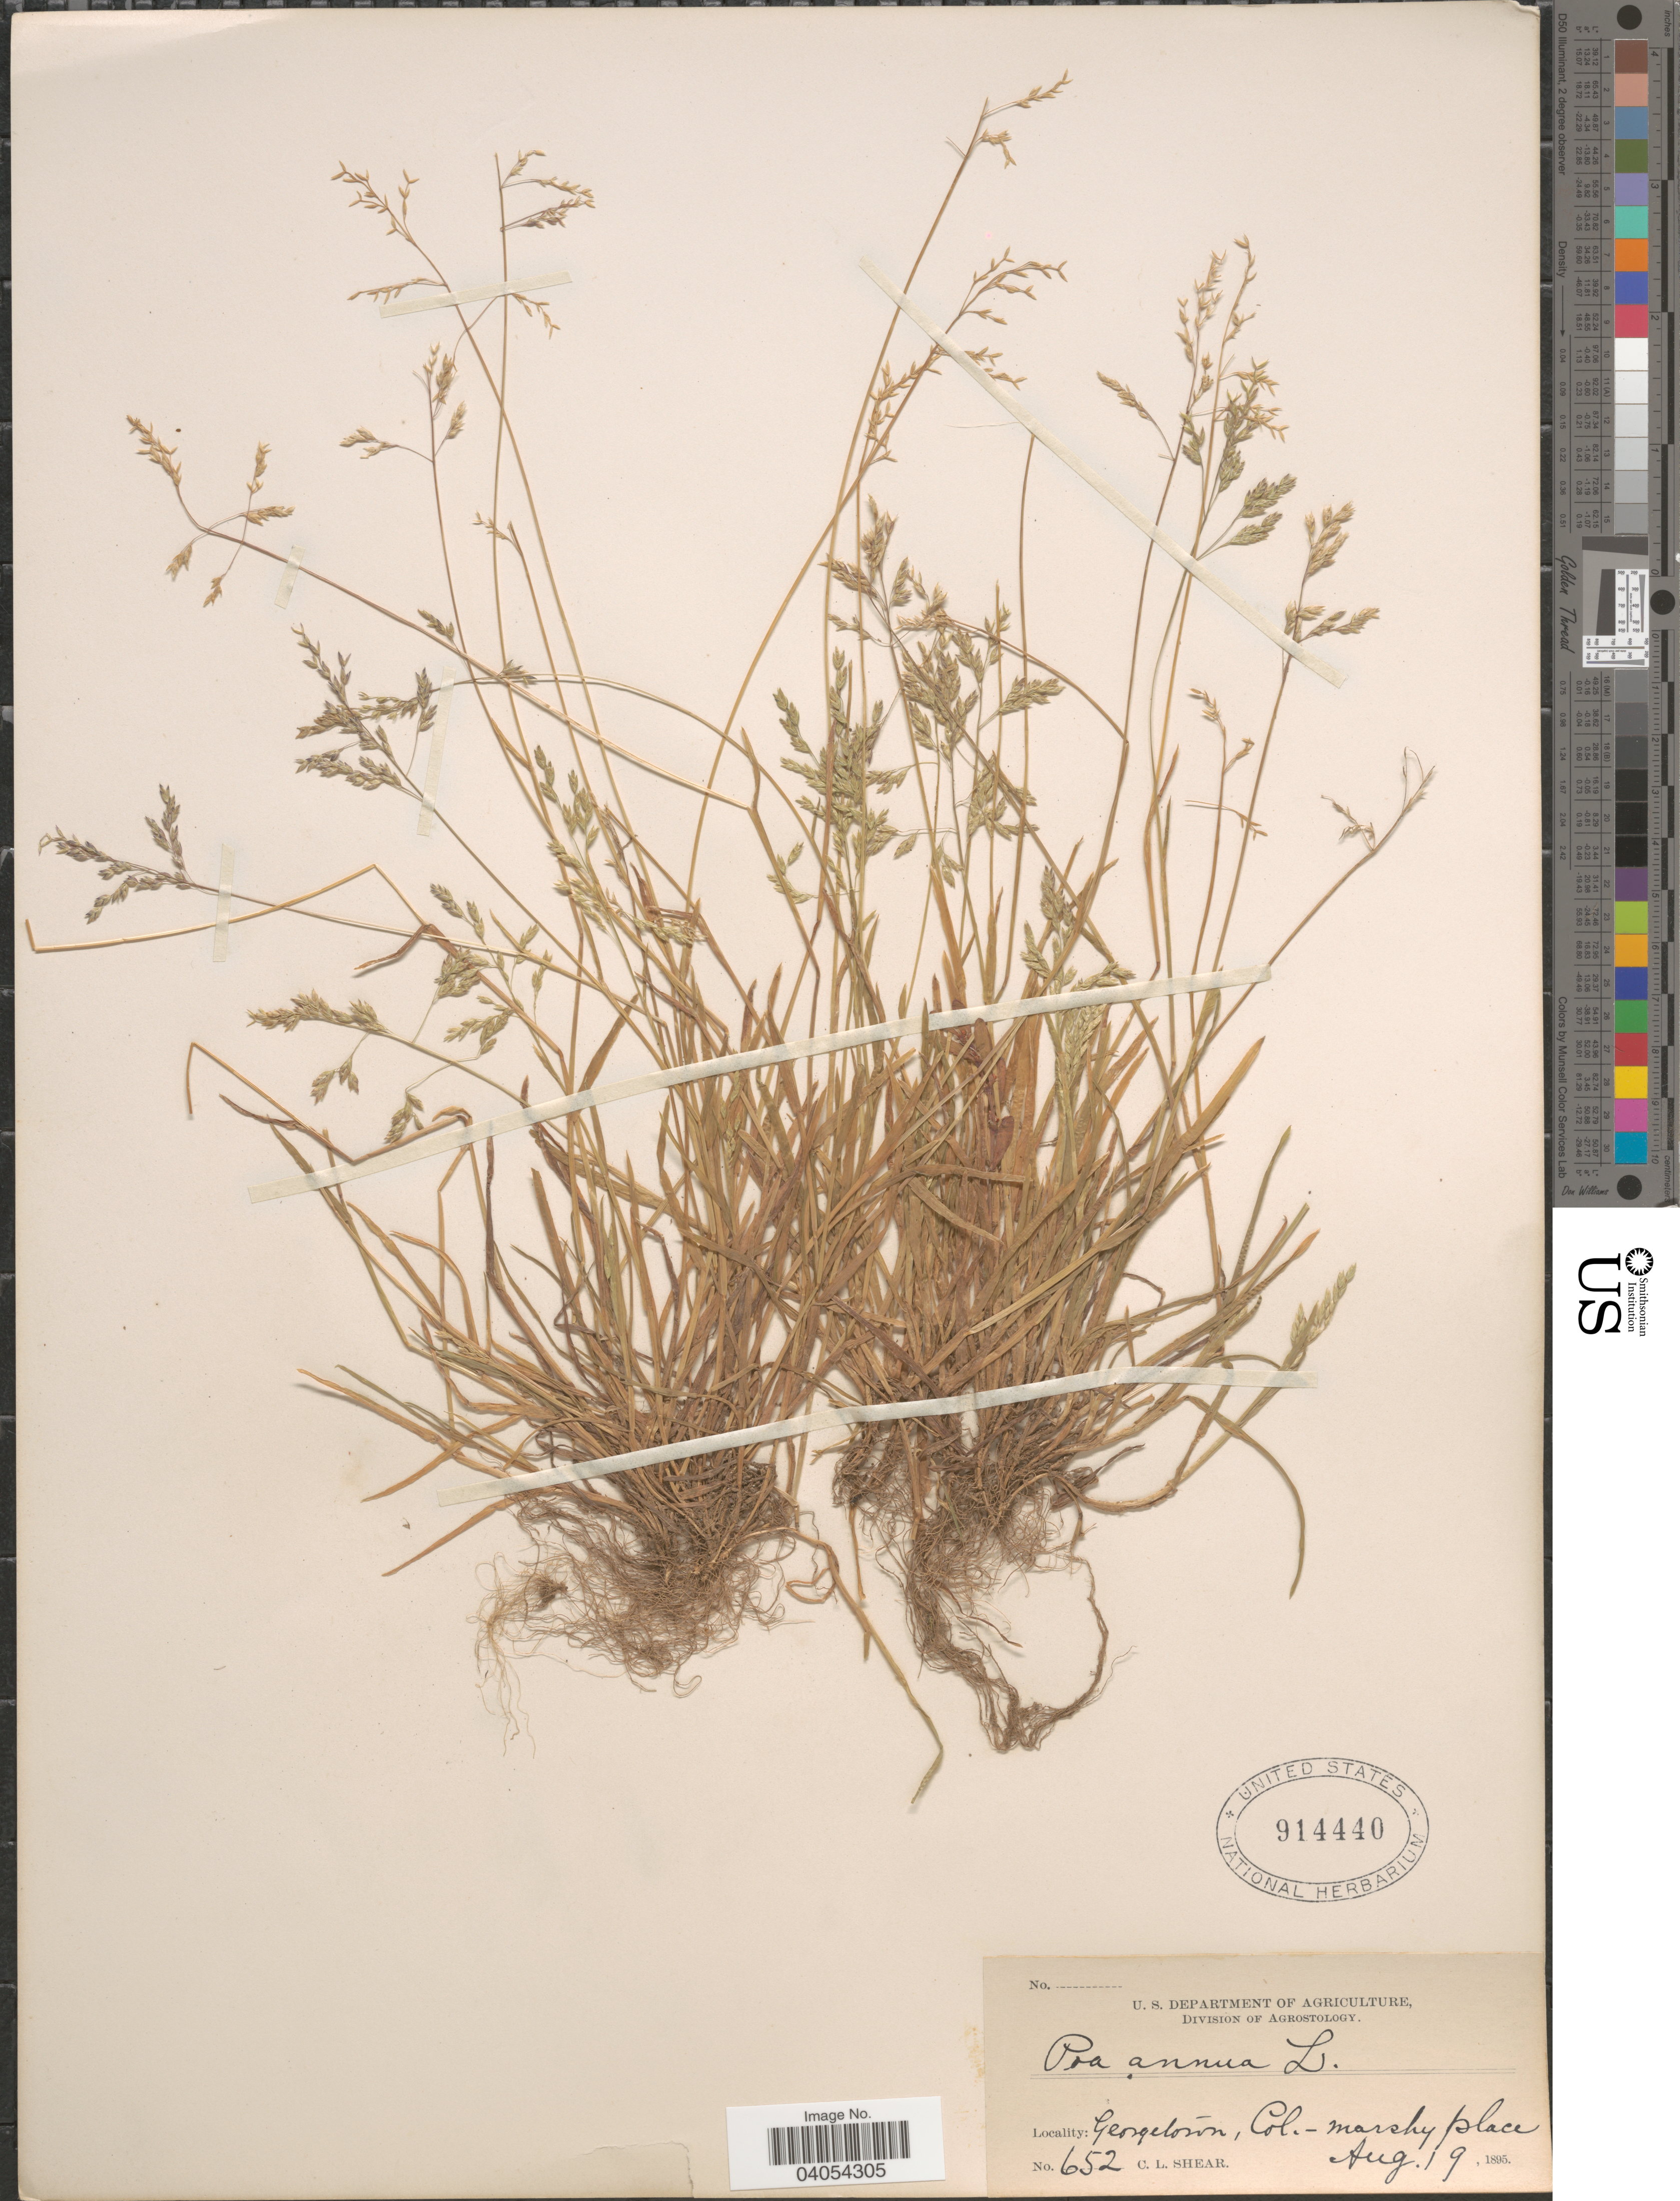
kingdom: Plantae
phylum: Tracheophyta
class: Liliopsida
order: Poales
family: Poaceae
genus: Poa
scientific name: Poa annua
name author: L.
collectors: C. L. Shear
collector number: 652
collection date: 1895-08-19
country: United States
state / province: Colorado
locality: Georgetown.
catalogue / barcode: US 914440